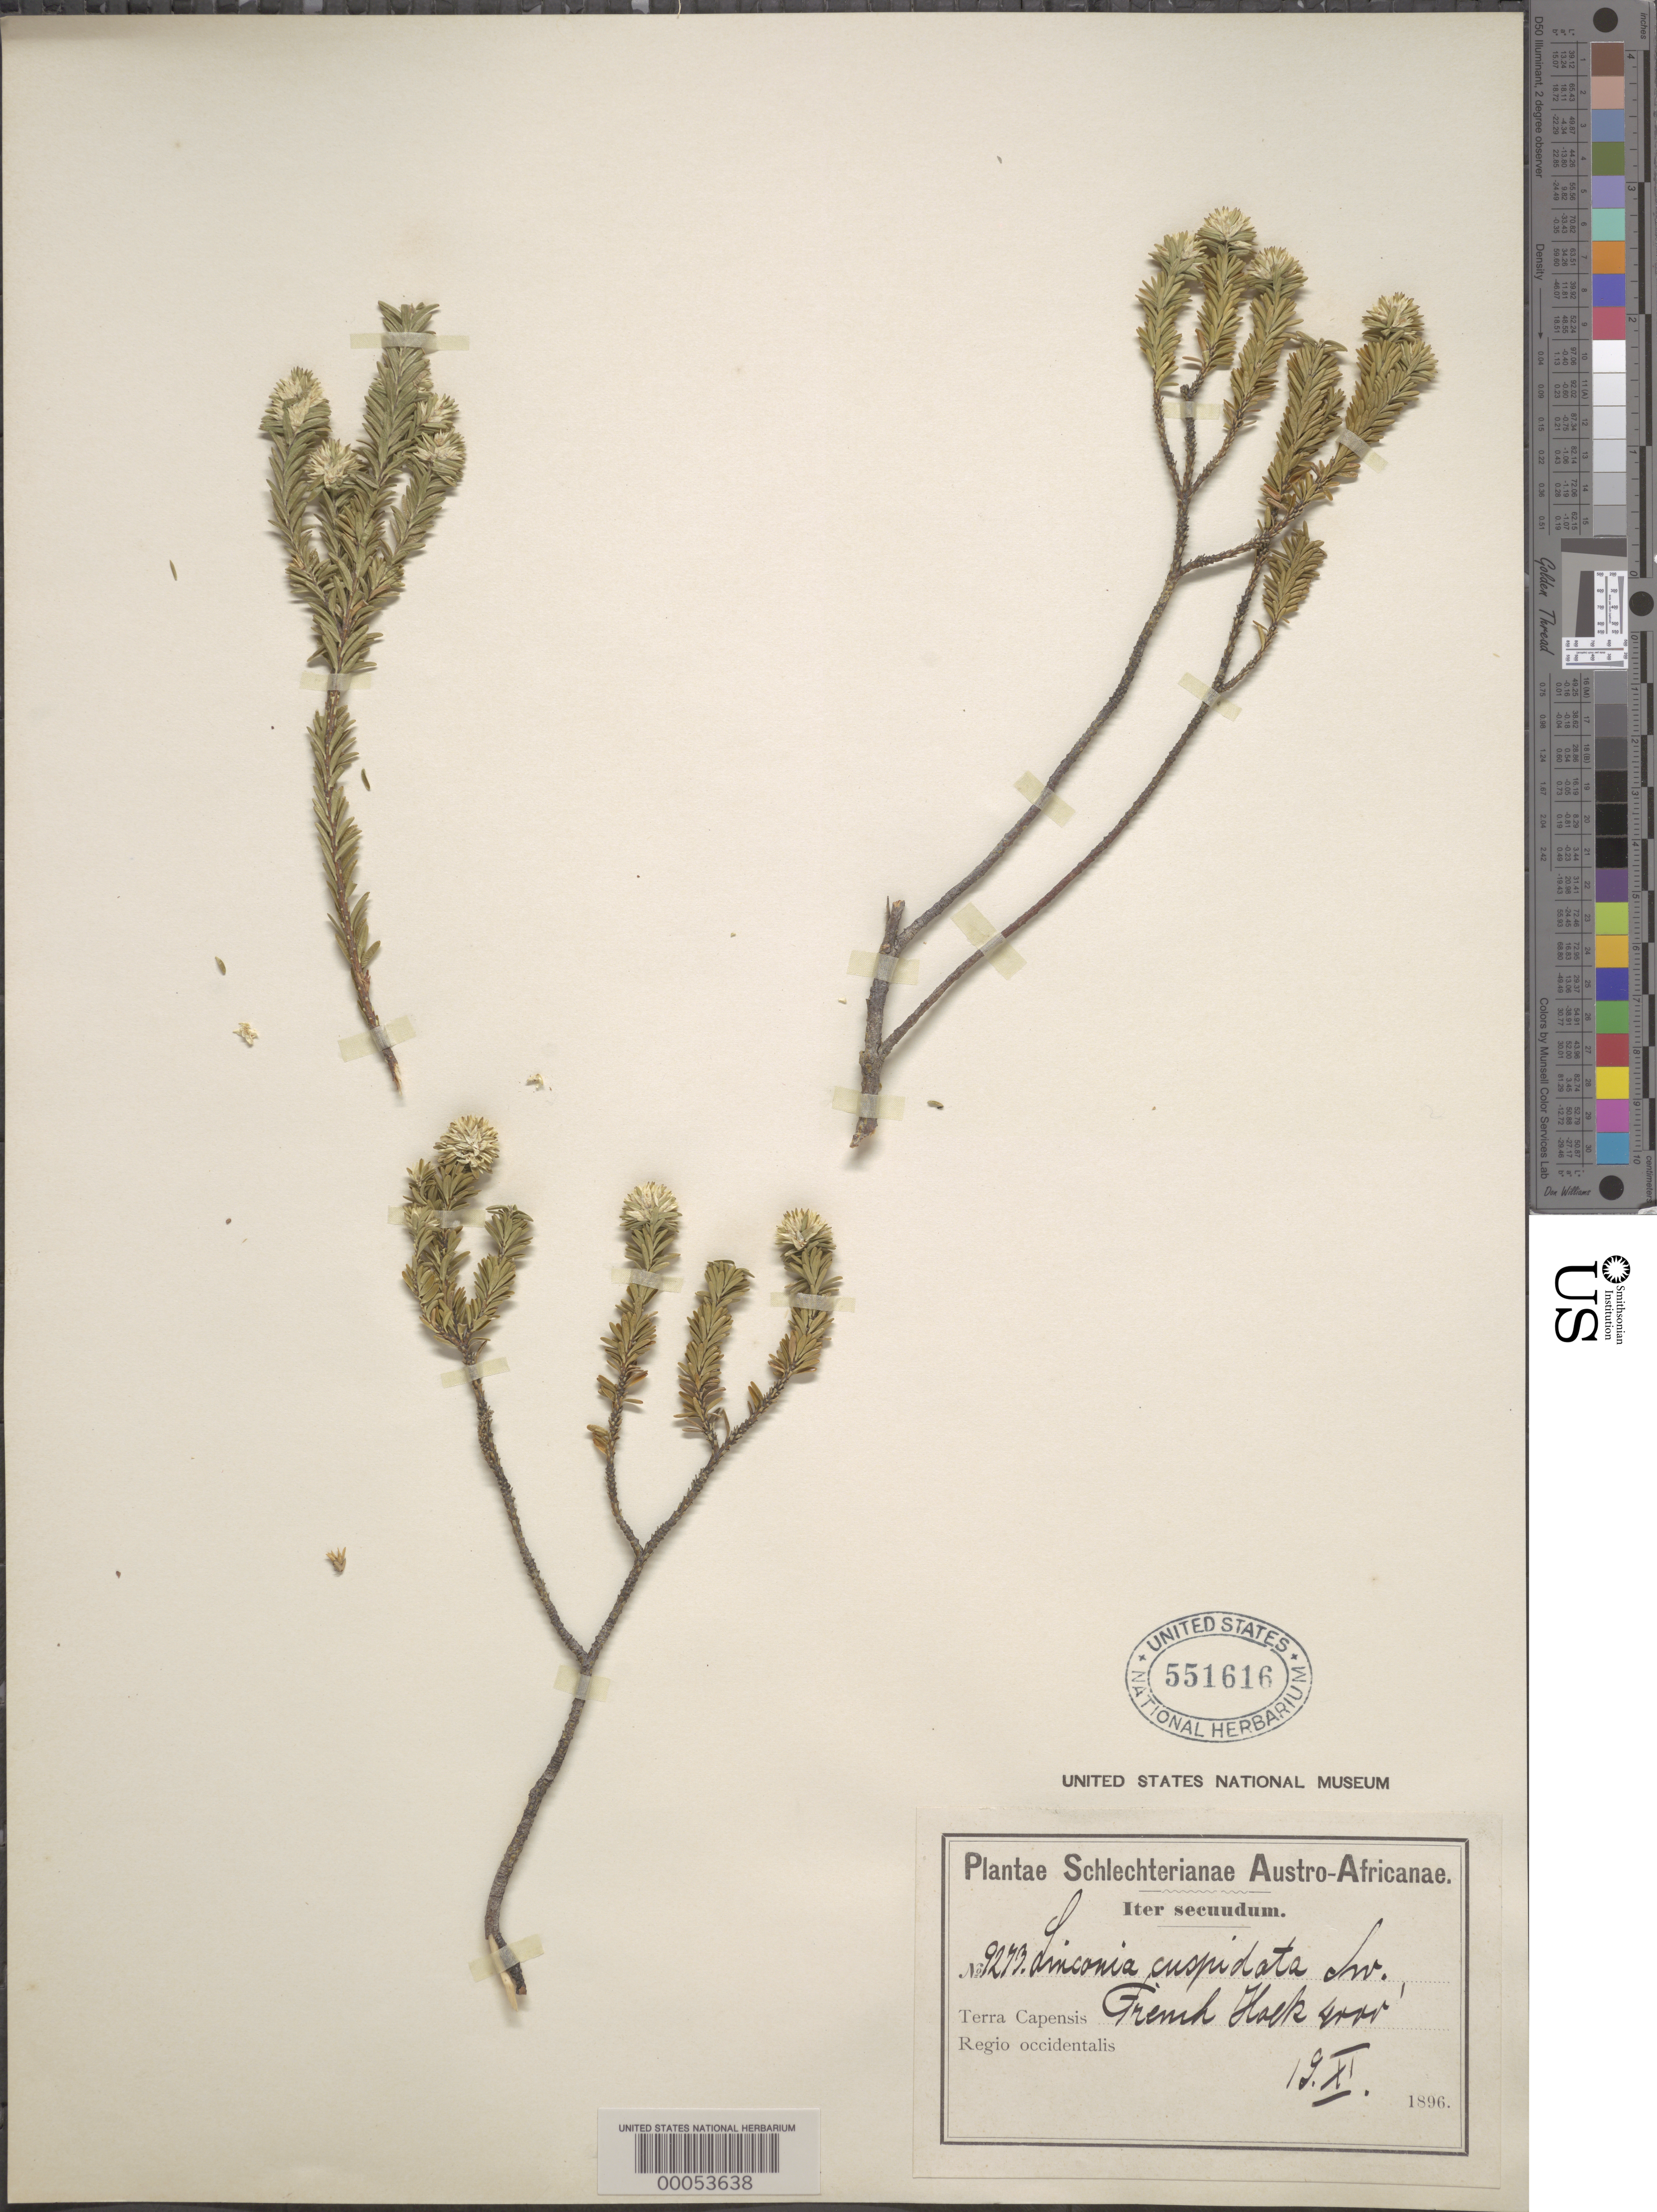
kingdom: Plantae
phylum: Tracheophyta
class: Magnoliopsida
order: Bruniales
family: Bruniaceae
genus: Linconia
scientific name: Linconia cuspidata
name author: (Thunb.) Sw.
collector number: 9273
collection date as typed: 19 Nov 1896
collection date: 1896-11-19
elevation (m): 1219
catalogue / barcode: US 551616